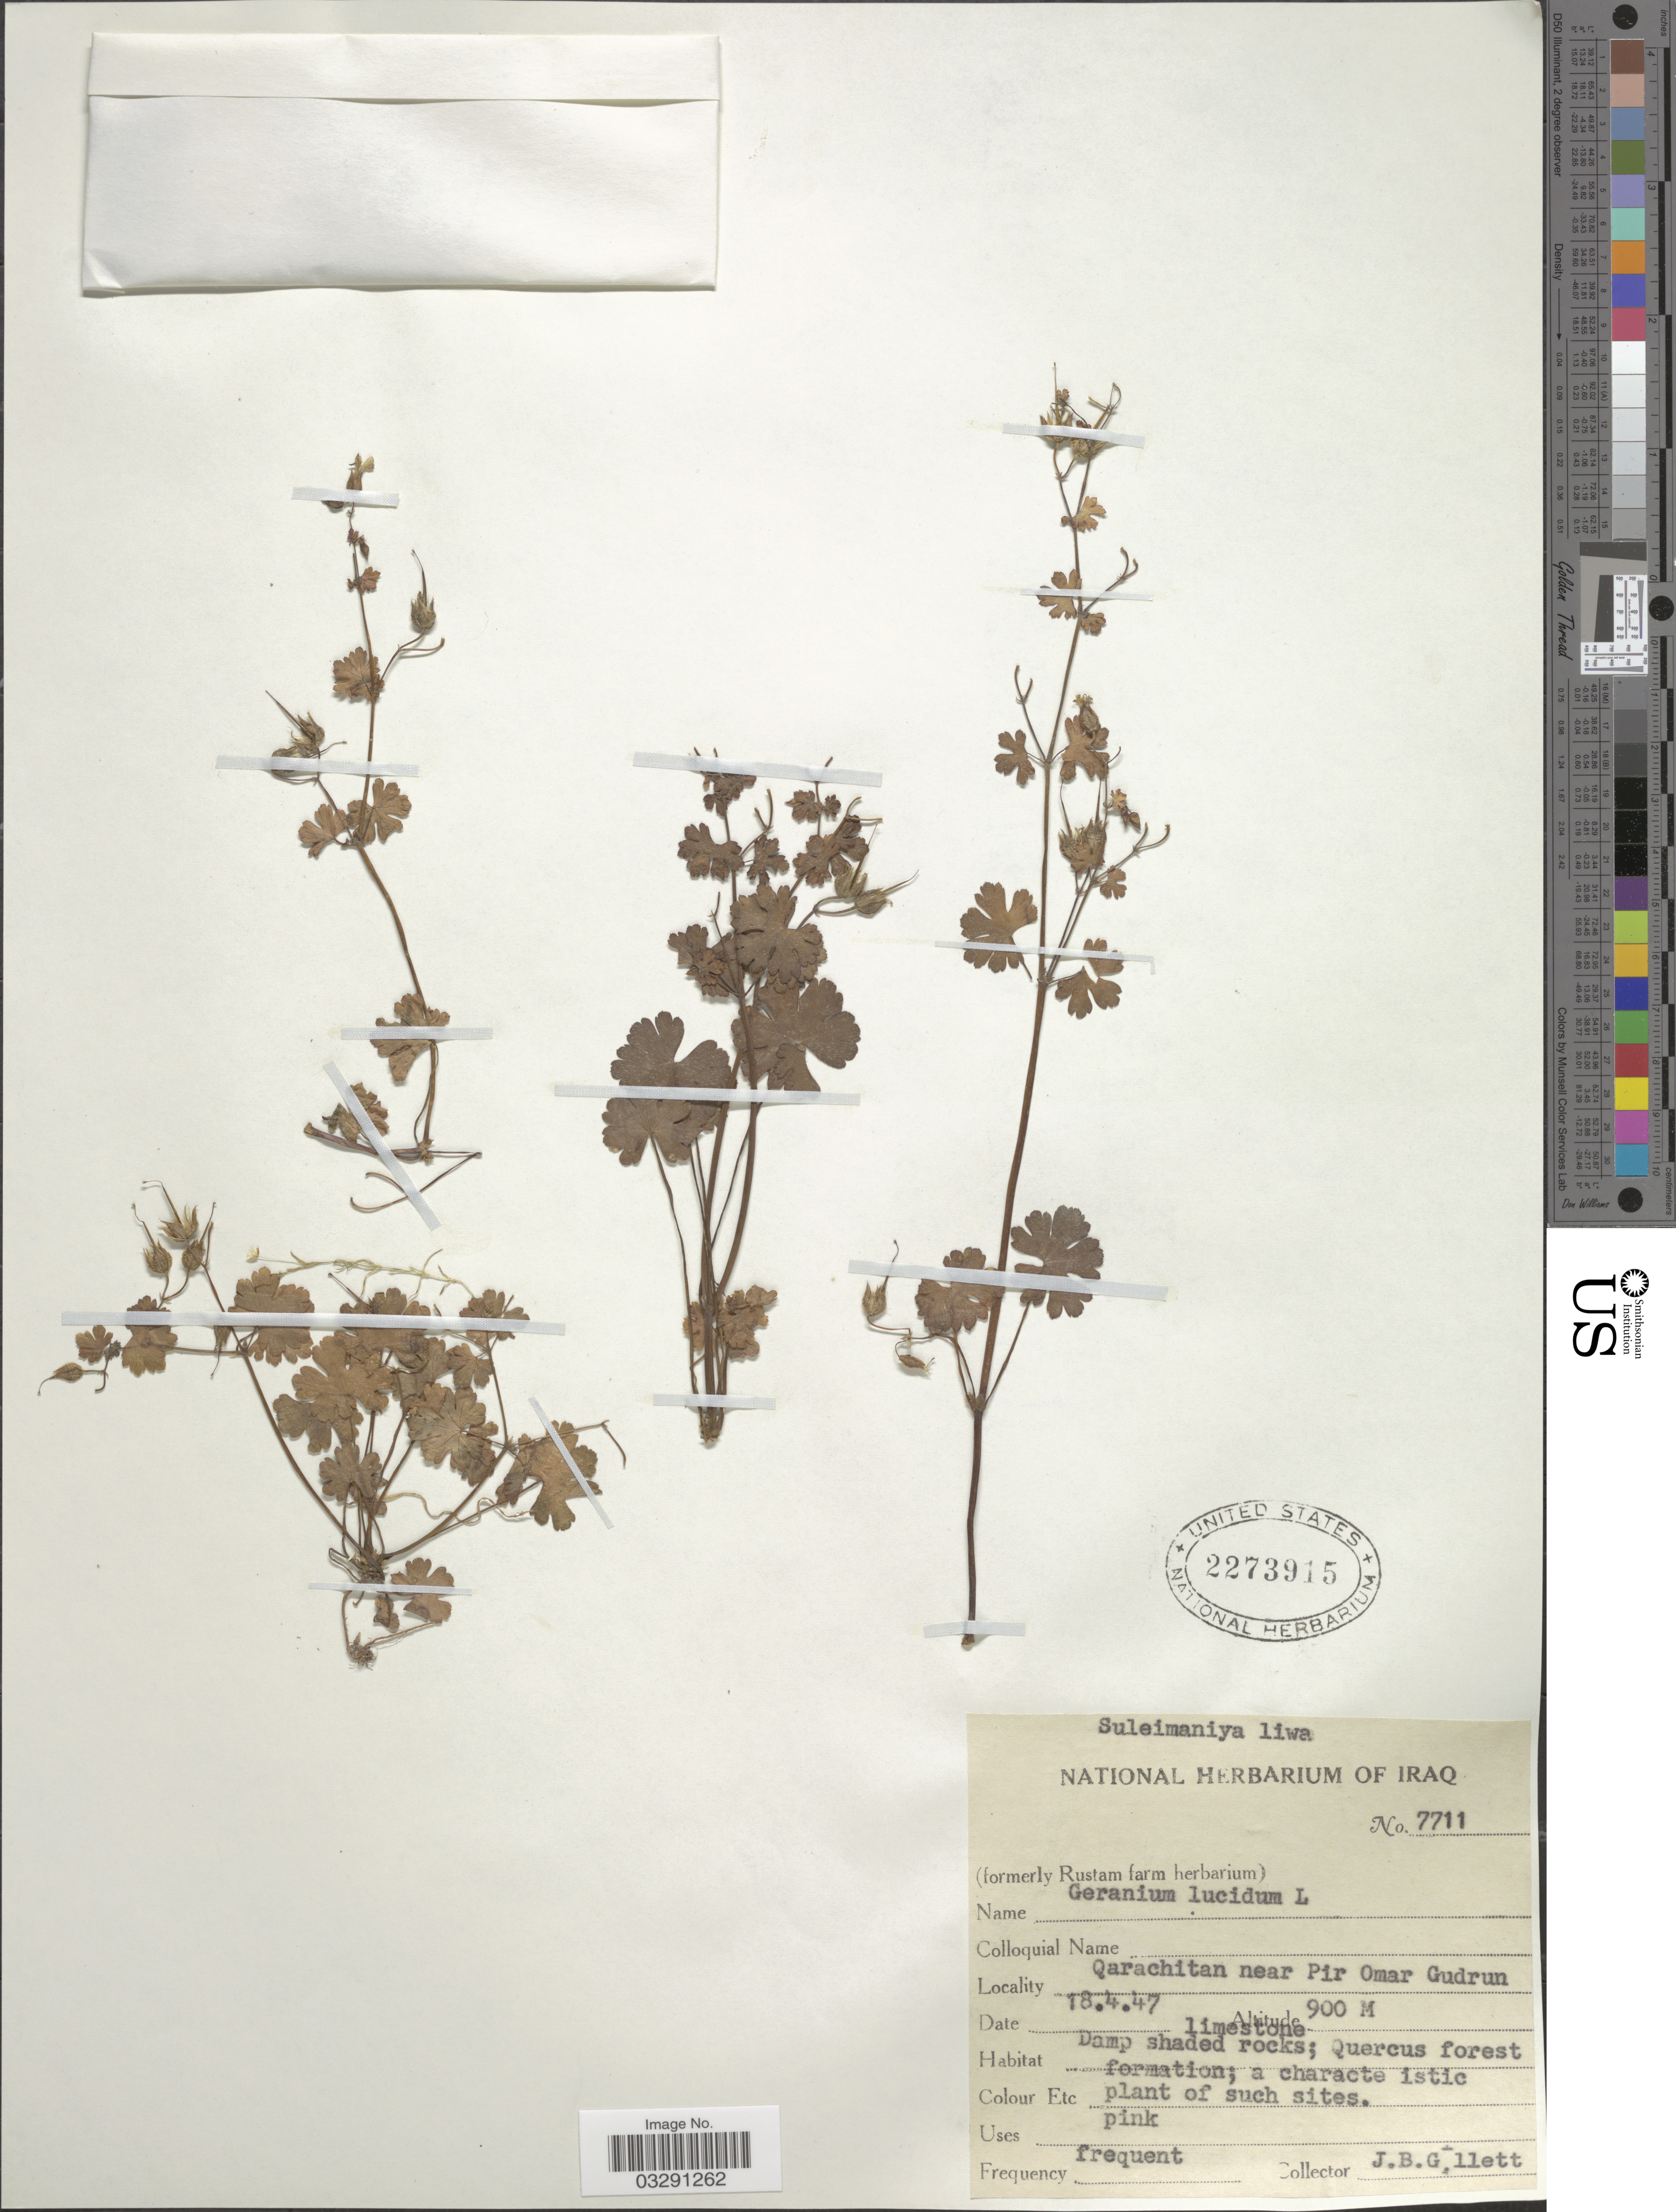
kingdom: Plantae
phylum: Tracheophyta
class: Magnoliopsida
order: Geraniales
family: Geraniaceae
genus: Geranium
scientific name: Geranium lucidum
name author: L.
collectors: J. B. Gillett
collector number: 7711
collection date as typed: Transcribed d/m/y: 18/4/47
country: Iraq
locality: Suleimaniya liwa, Qarachitan near Pir Omar Gudrun.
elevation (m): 900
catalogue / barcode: US 2273915